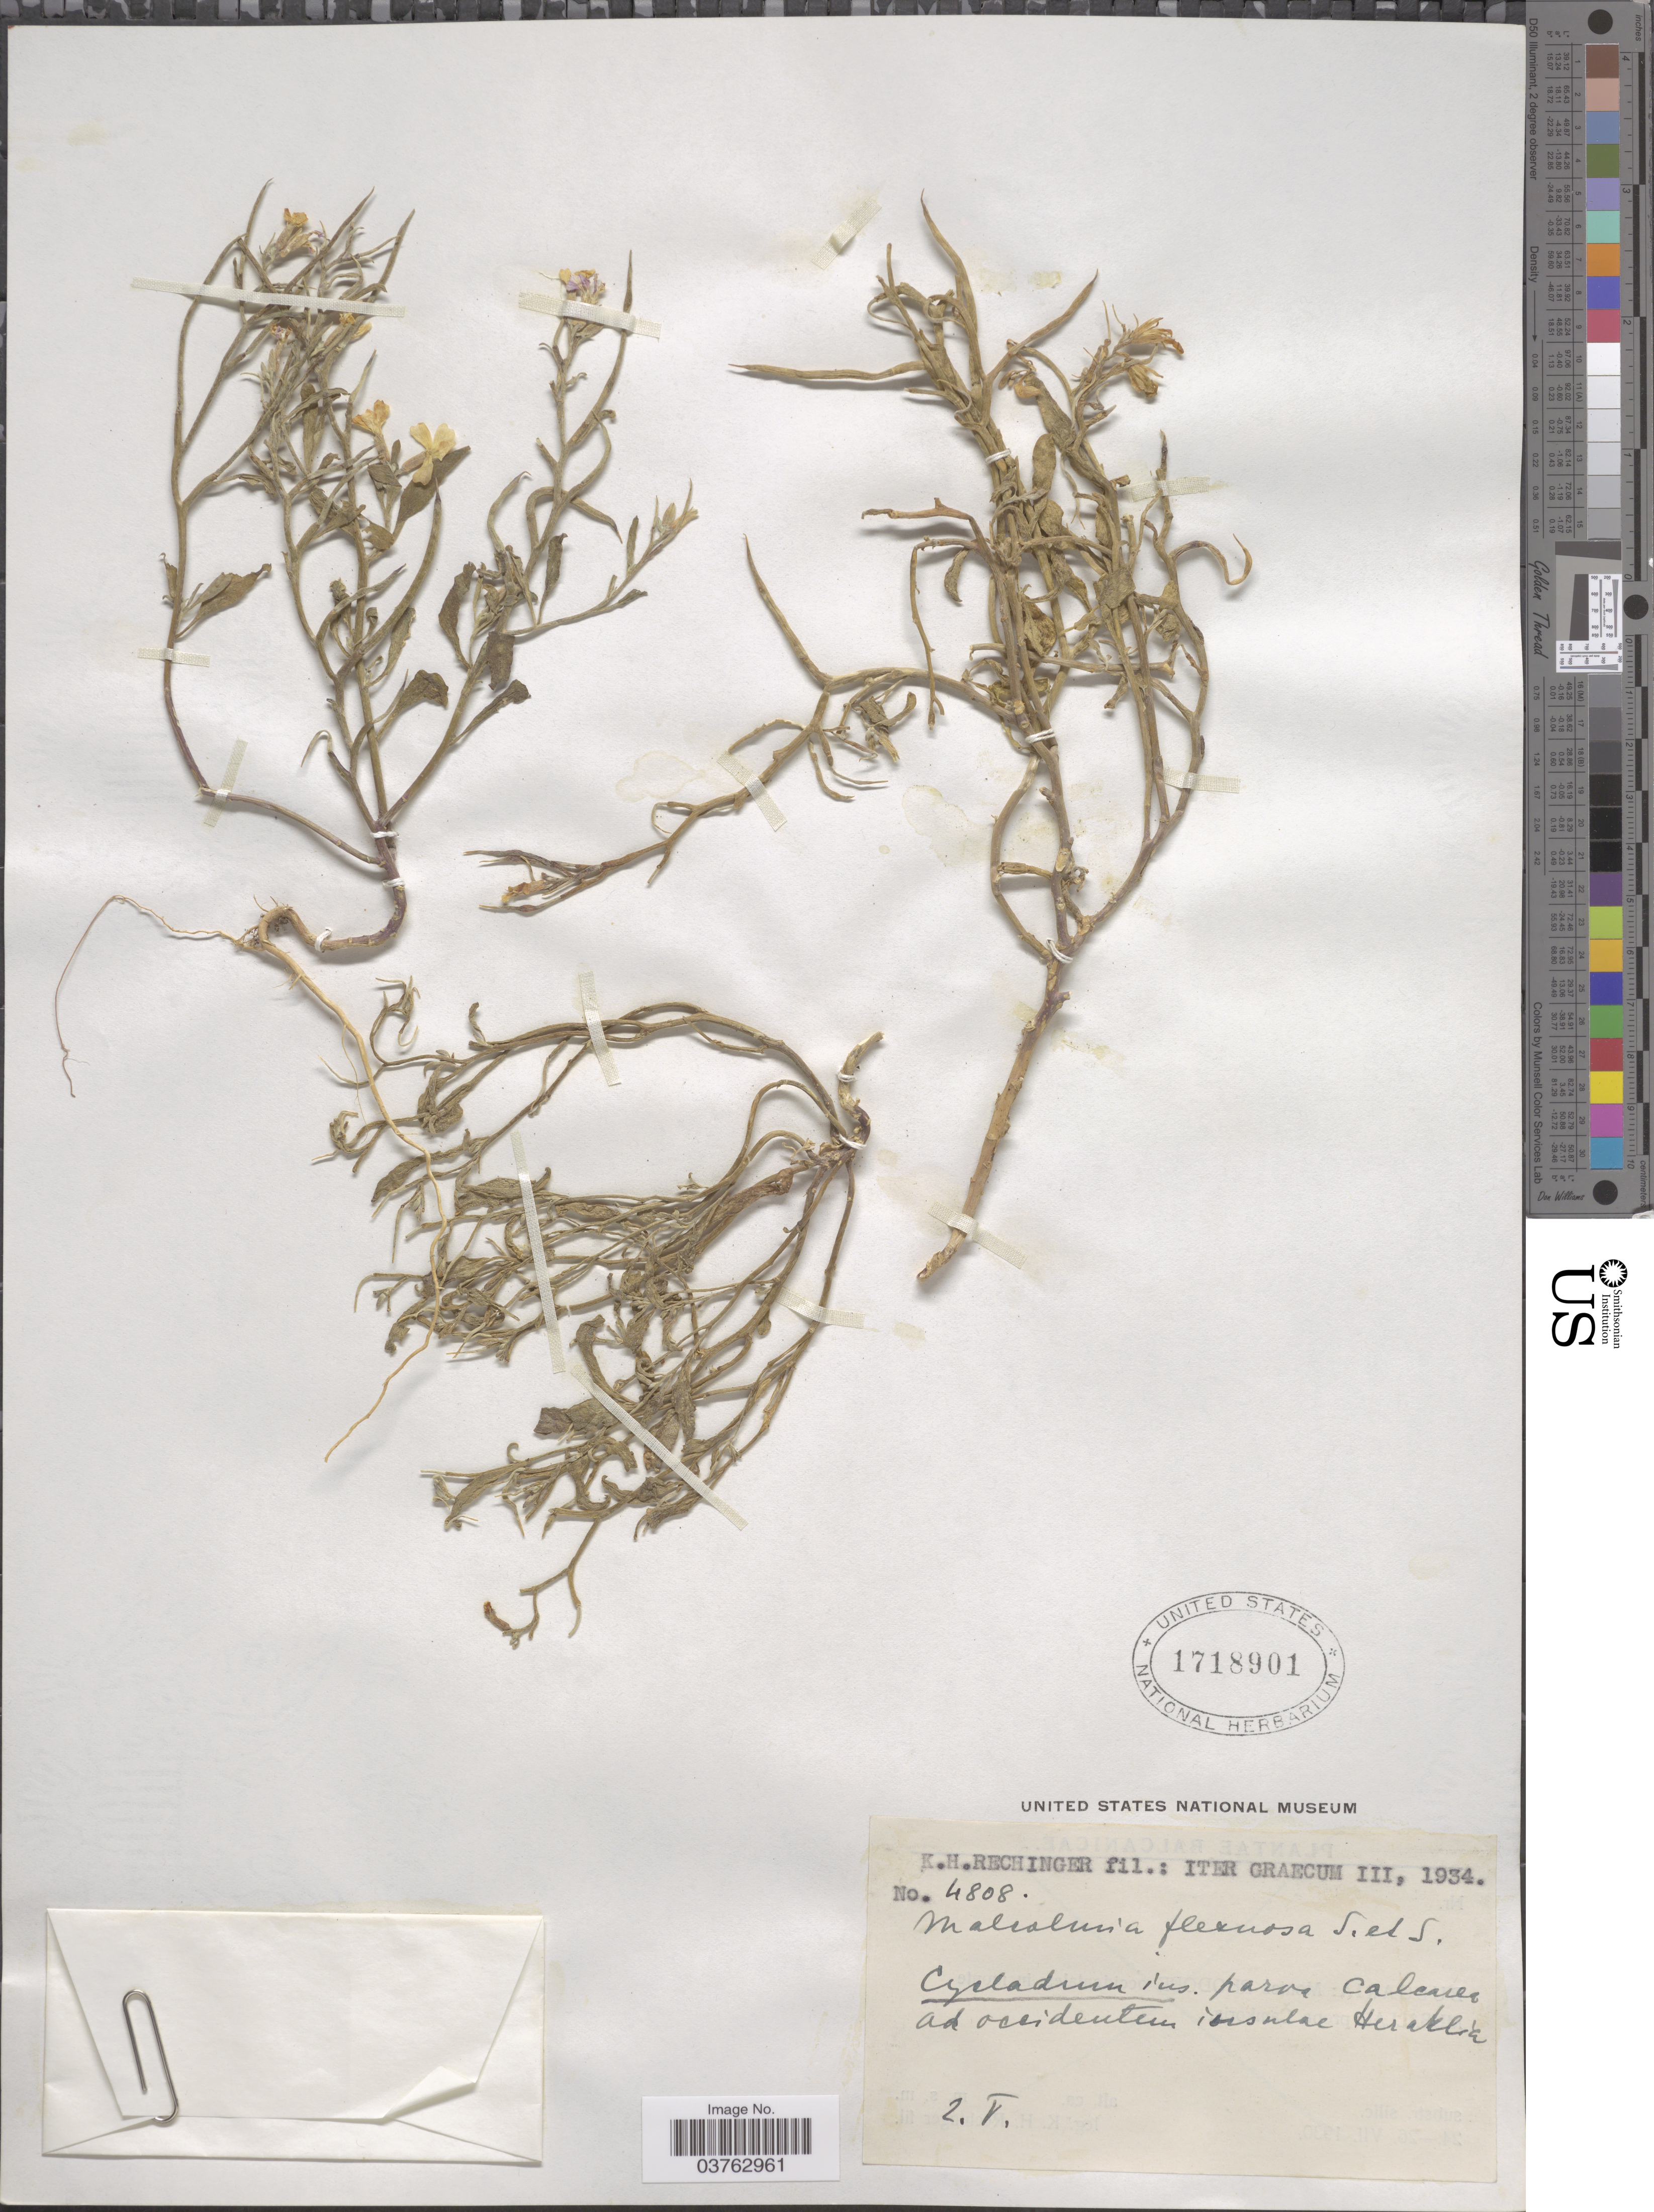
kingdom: Plantae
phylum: Tracheophyta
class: Magnoliopsida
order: Brassicales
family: Brassicaceae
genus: Malcolmia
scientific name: Malcolmia flexuosa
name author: Sibth. & Sm.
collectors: K. H. Rechinger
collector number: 4808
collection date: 1934-05-02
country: Greece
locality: Graecum. Cycladum ins.parva calcares ad occidentem insulae Heraklia.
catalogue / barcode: US 1718901